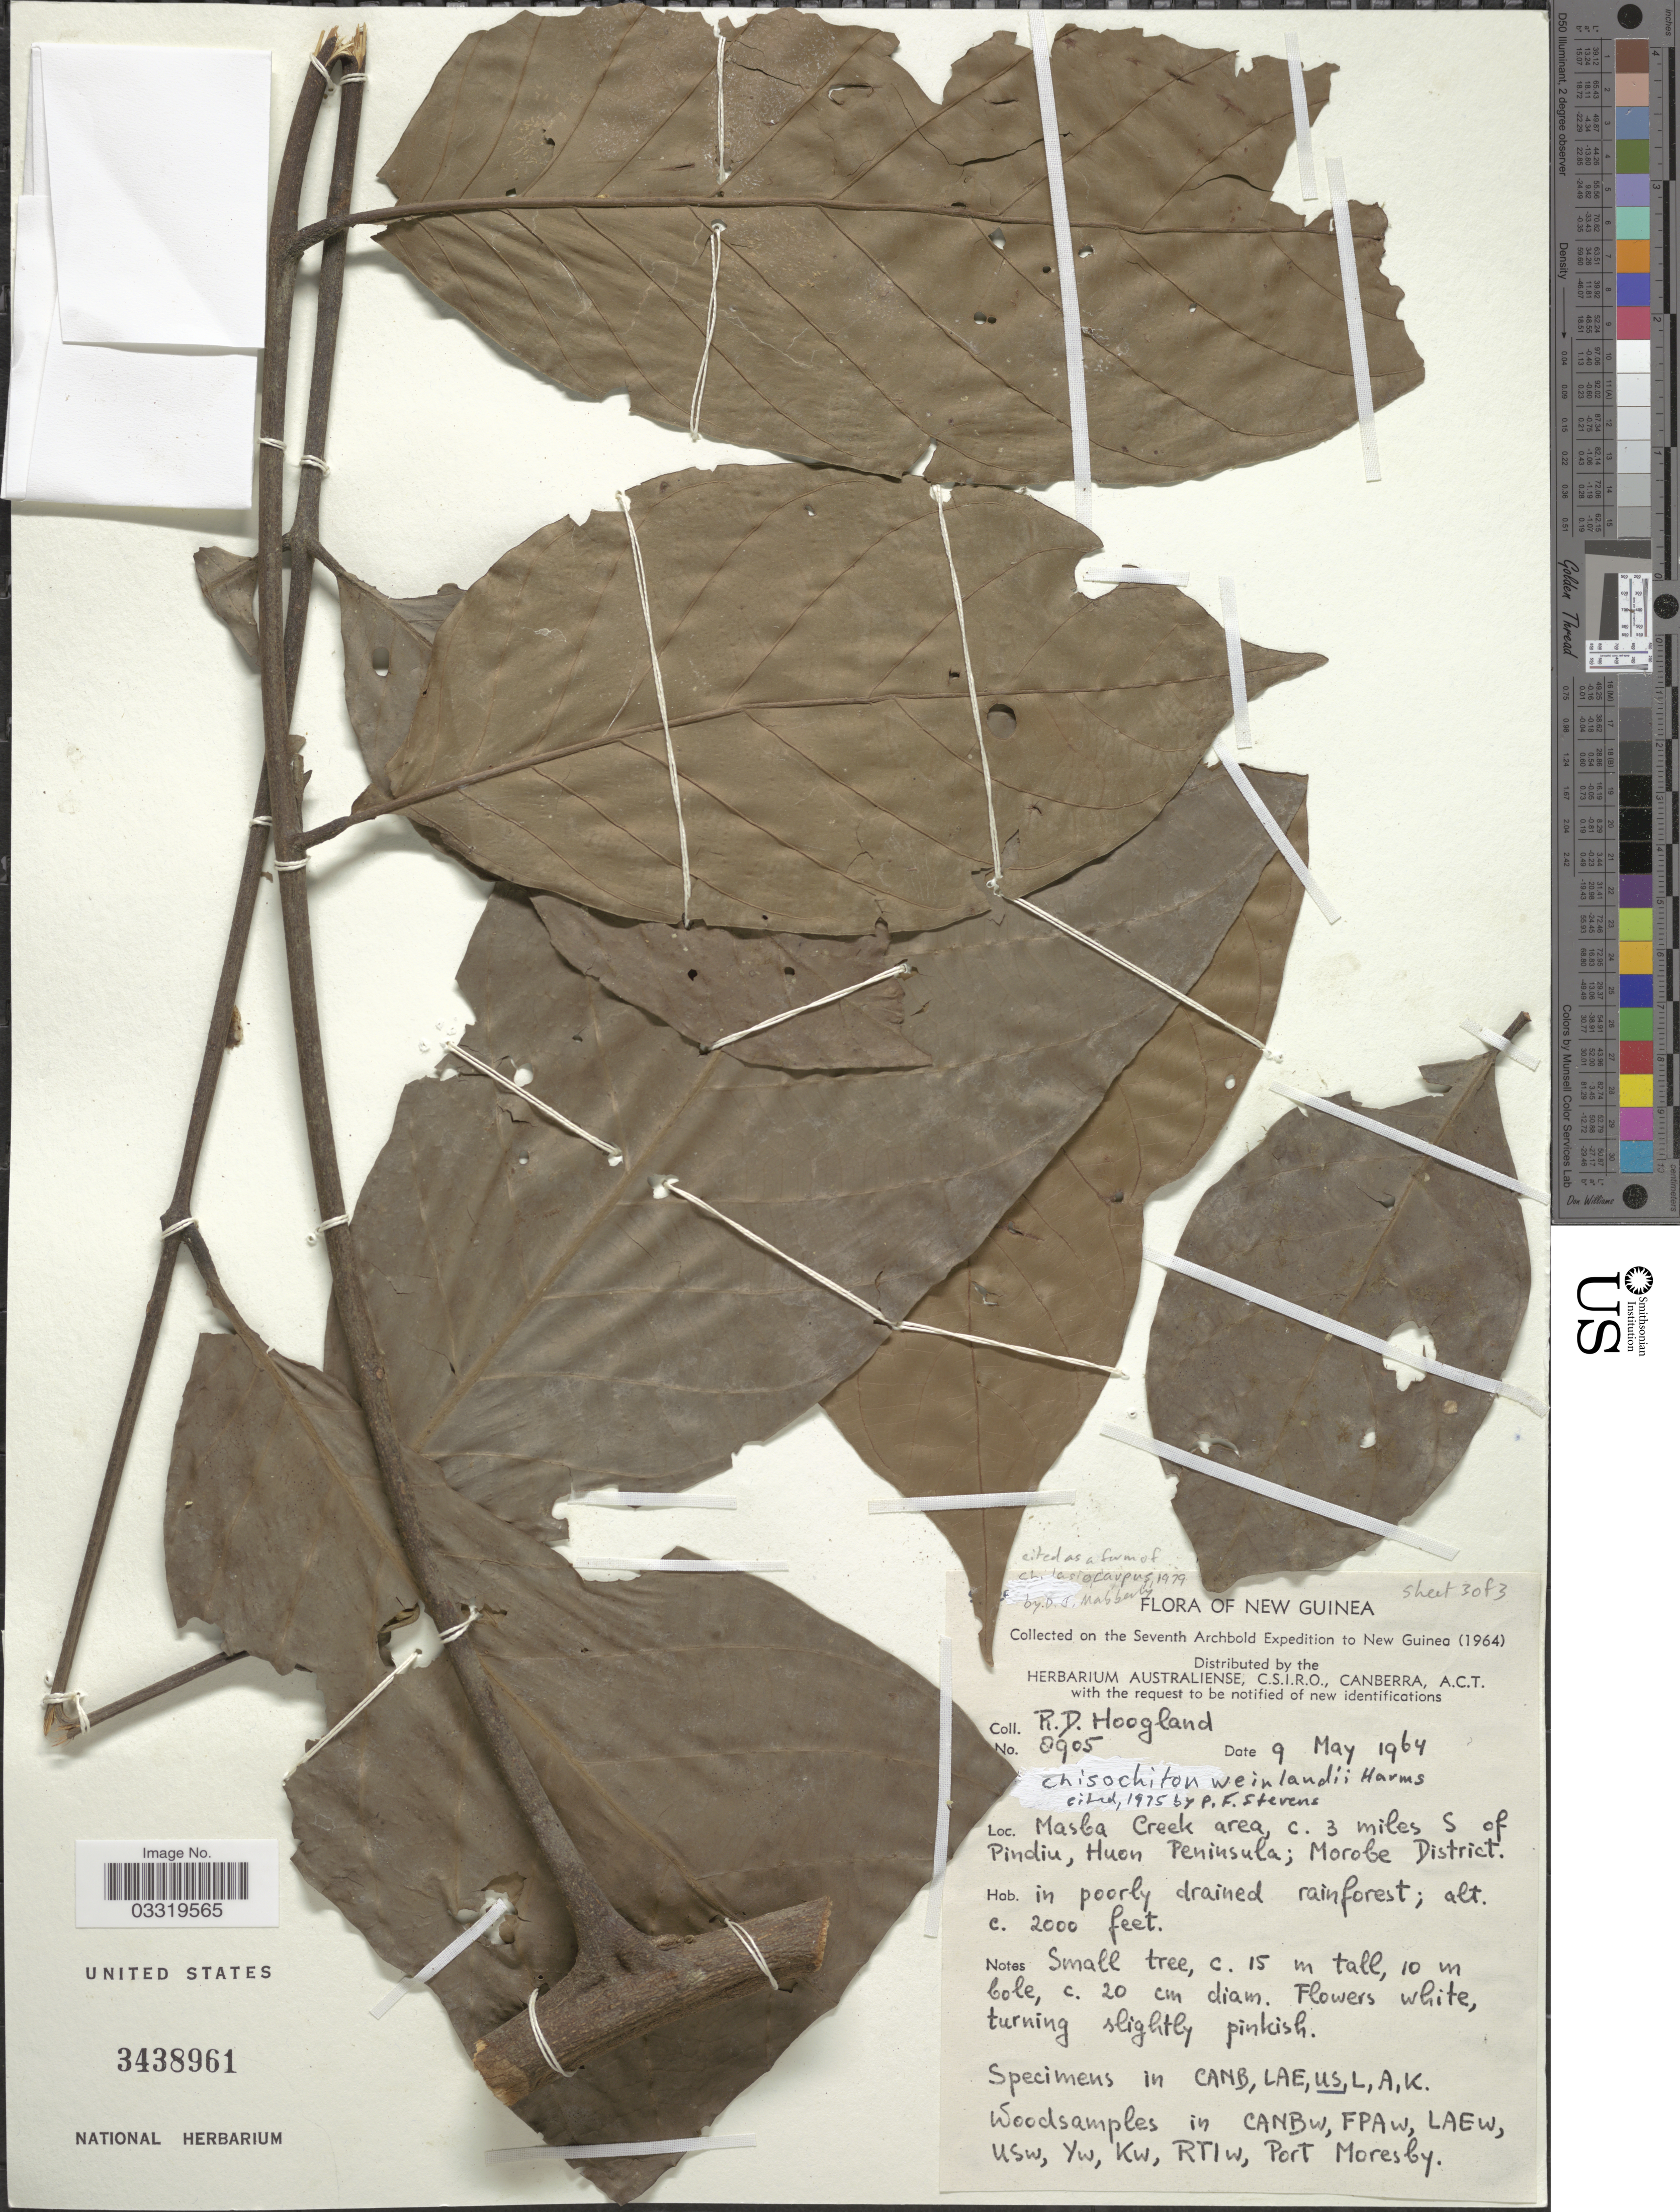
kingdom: Plantae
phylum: Tracheophyta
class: Magnoliopsida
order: Sapindales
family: Meliaceae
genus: Chisocheton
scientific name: Chisocheton lasiocarpus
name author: (Miq.) Valeton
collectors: R. D. Hoogland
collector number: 8905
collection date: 1964-05-09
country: Papua New Guinea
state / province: Morobe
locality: New Guinea. Masba Creek area, c. 3 miles S of Pindiu, Huon Peninsula; Morobe District.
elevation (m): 610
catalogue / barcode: US 3438961